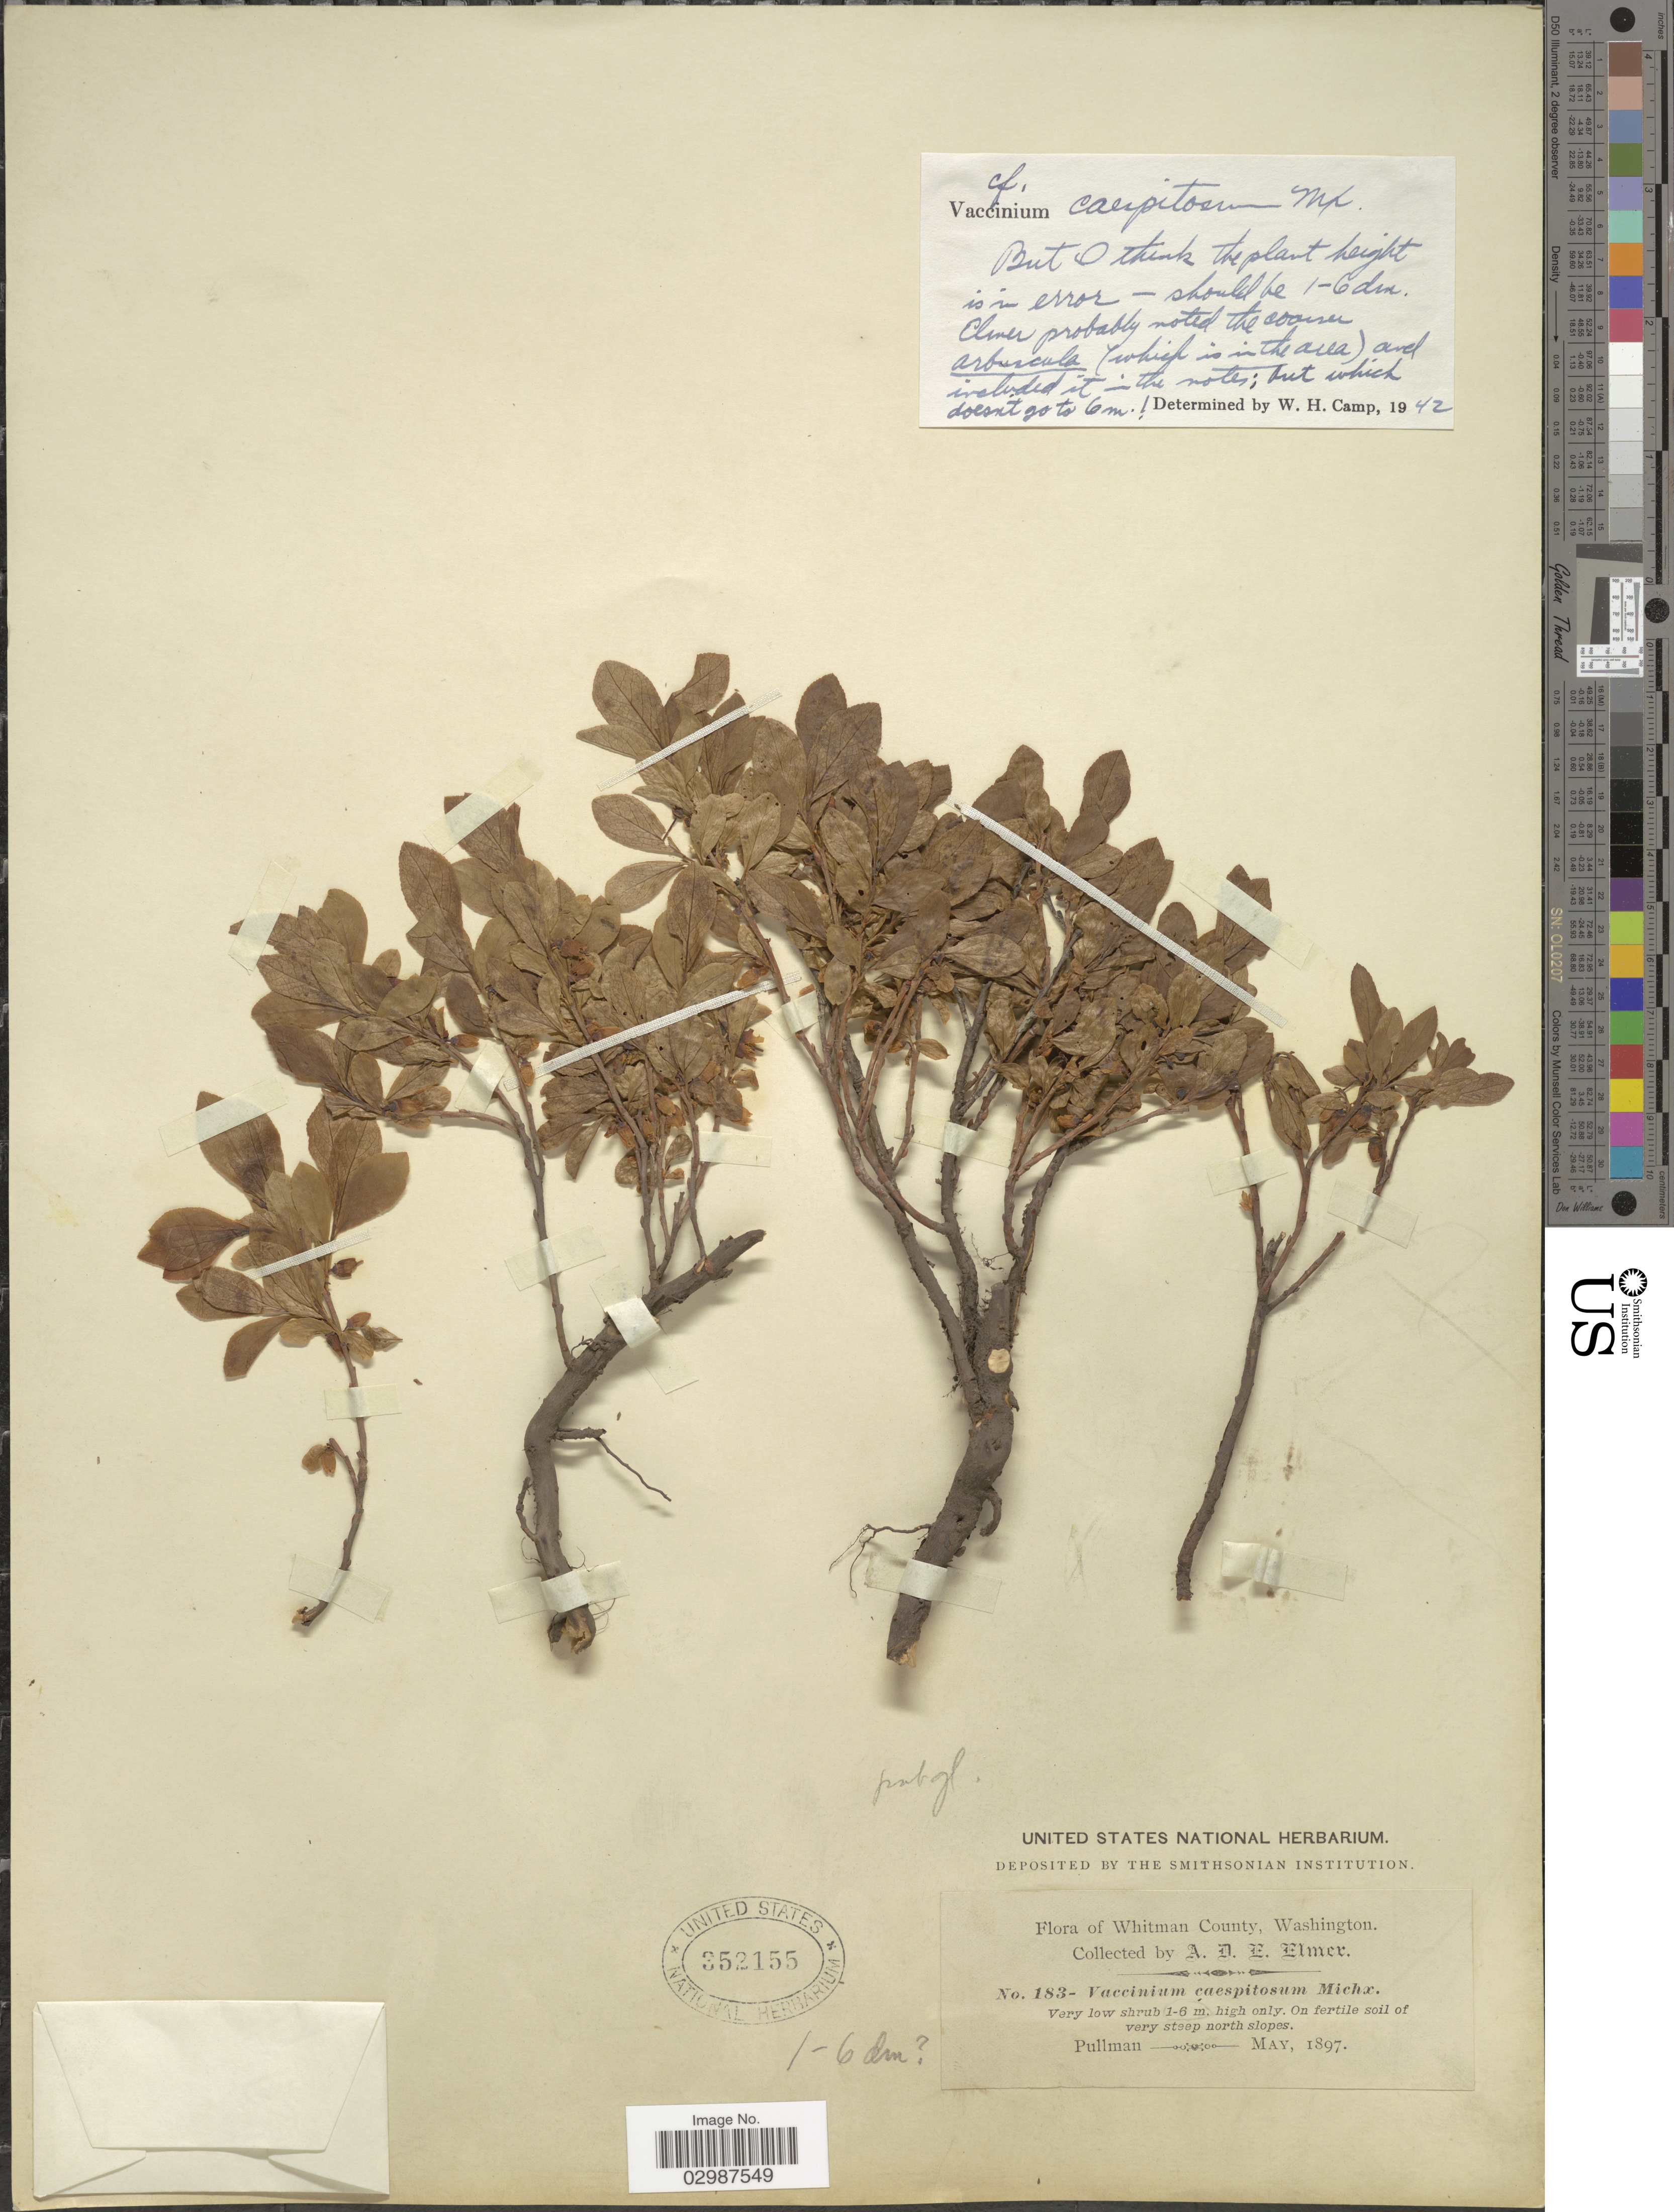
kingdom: Plantae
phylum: Tracheophyta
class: Magnoliopsida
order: Ericales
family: Ericaceae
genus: Vaccinium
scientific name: Vaccinium caespitosum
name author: Michx.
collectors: A. D. E. Elmer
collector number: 183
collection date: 1897-05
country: United States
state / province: Washington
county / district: Whitman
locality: Whitmn County. Pullman.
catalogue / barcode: US 352155